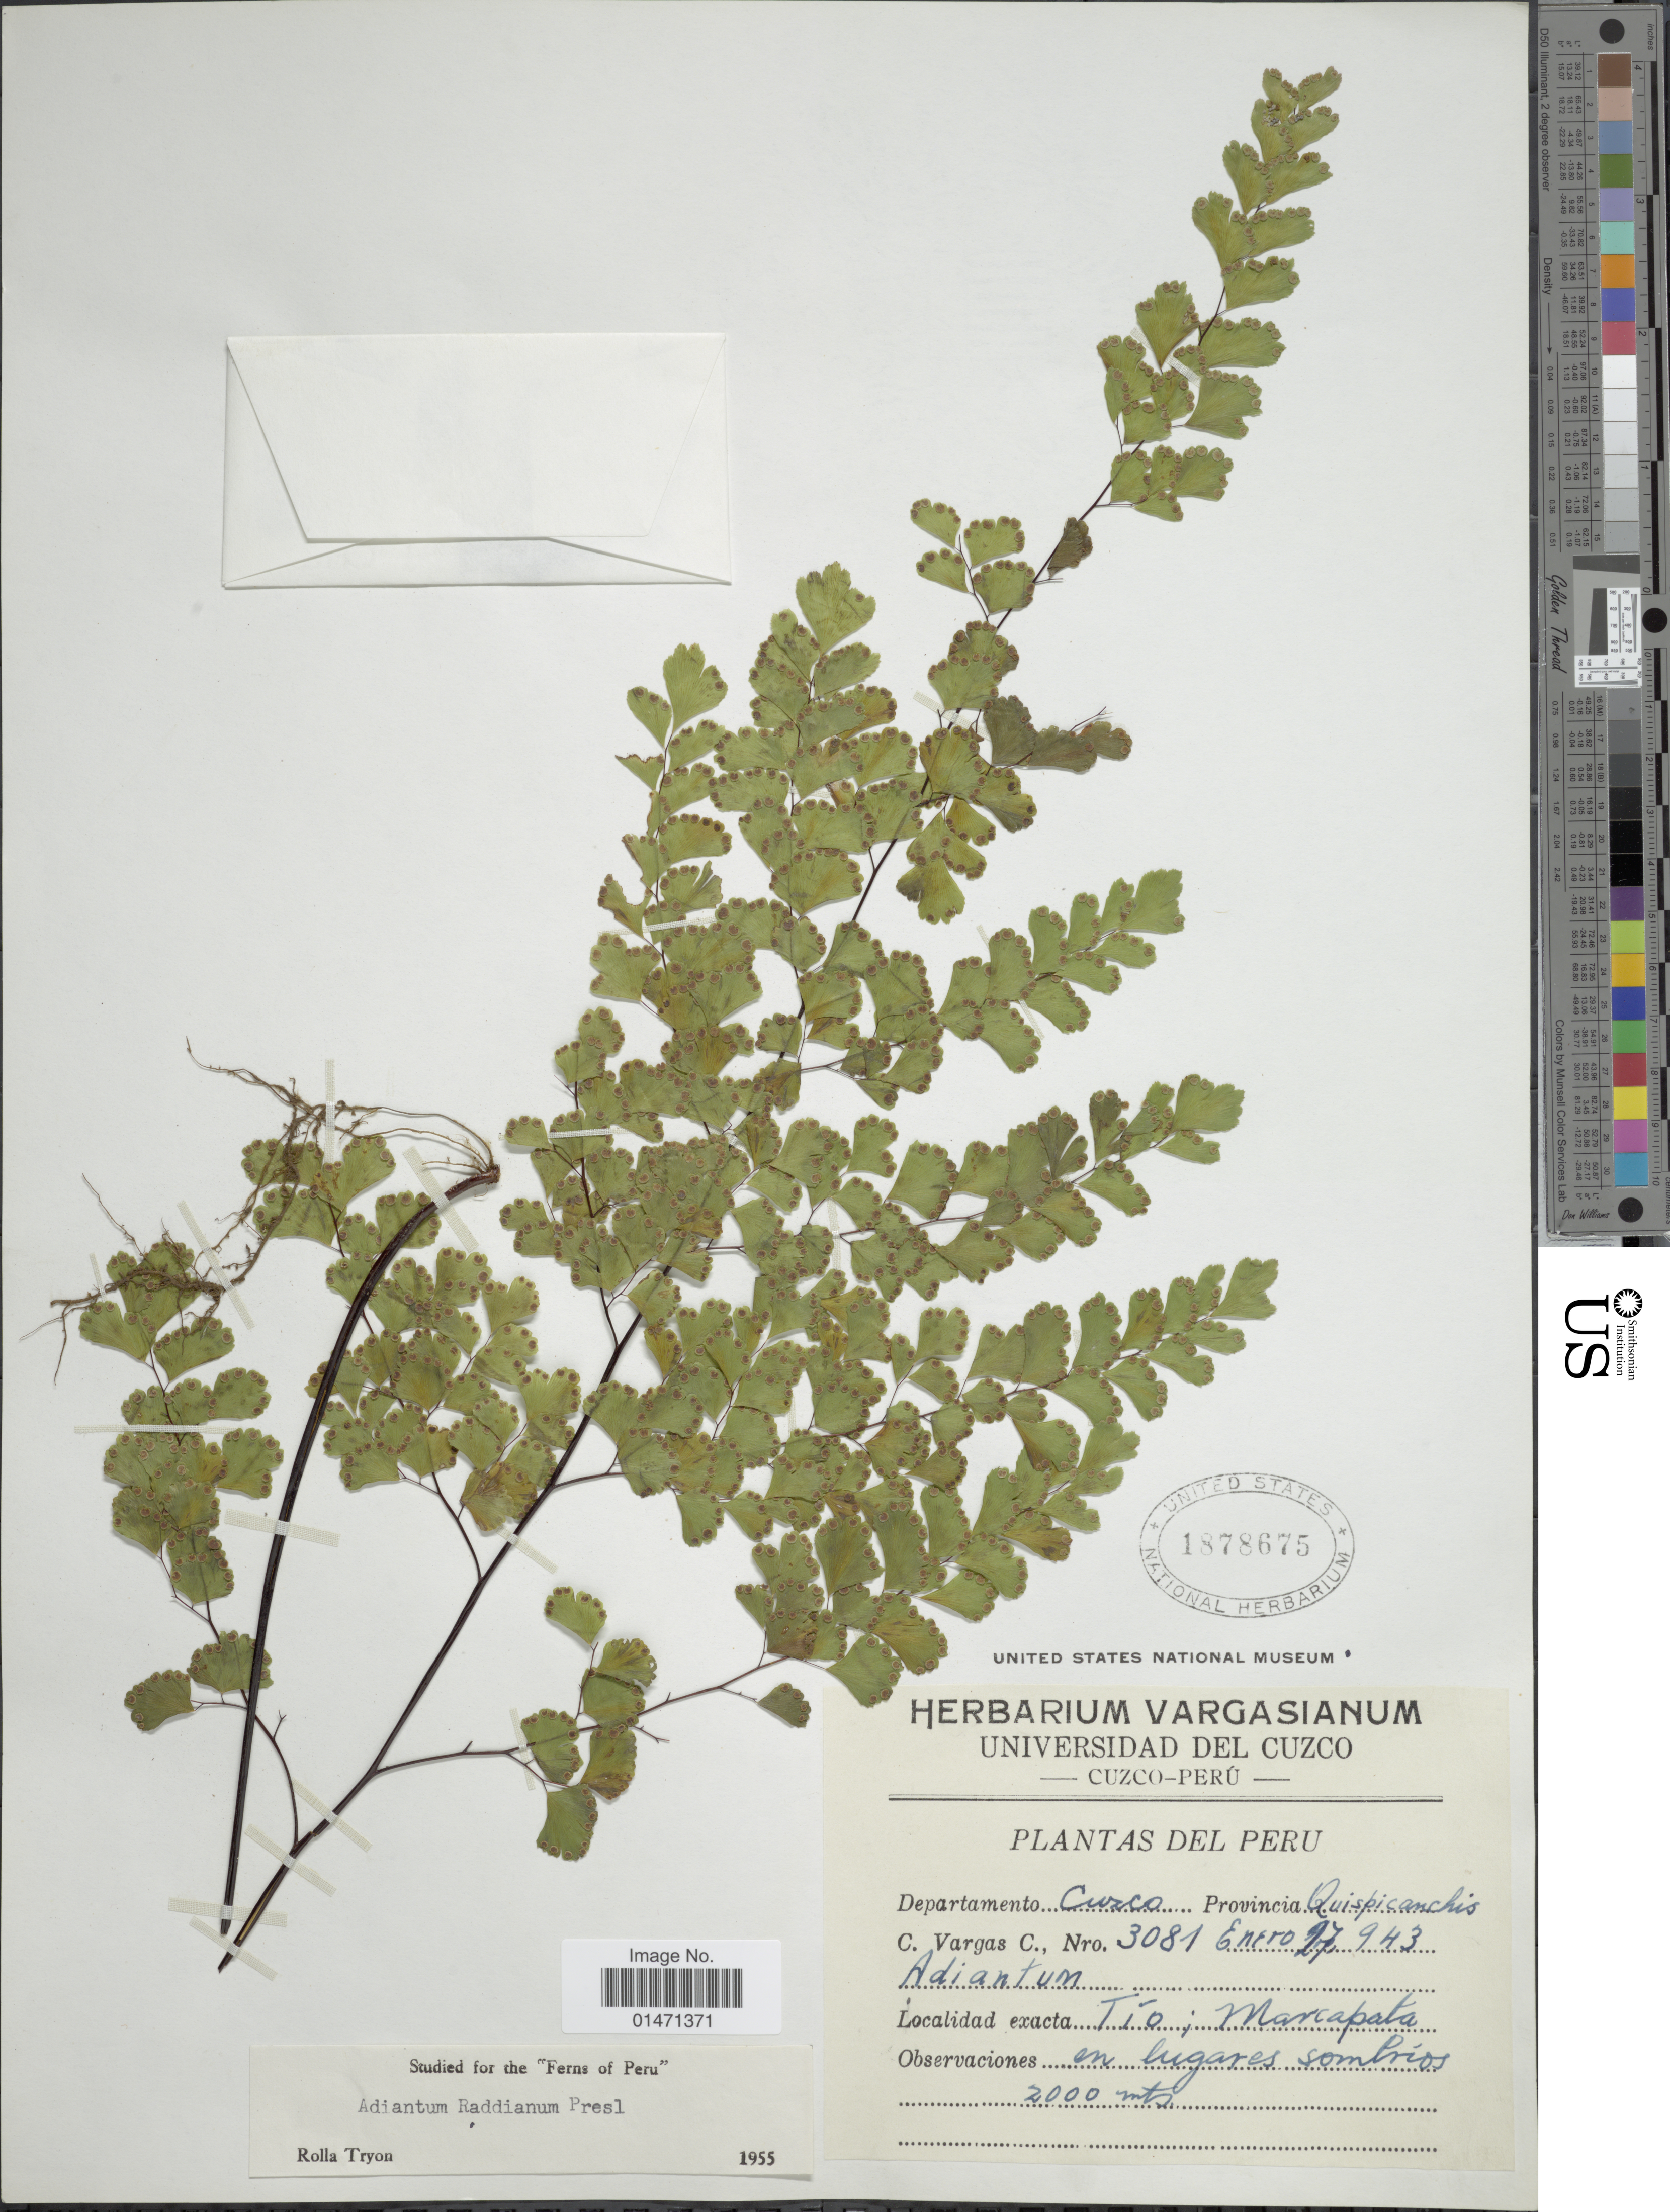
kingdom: Plantae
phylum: Tracheophyta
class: Polypodiopsida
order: Polypodiales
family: Pteridaceae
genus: Adiantum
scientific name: Adiantum raddianum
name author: C. Presl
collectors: C. Vargas Calderón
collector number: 3081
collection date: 1943-01-27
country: Peru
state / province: Cusco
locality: Plantas del Peru, Departamento Cuzco, Provincia Quispicanchis, Tio; Marcapata en lugares sombrios.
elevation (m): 2000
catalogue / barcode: US 1878675